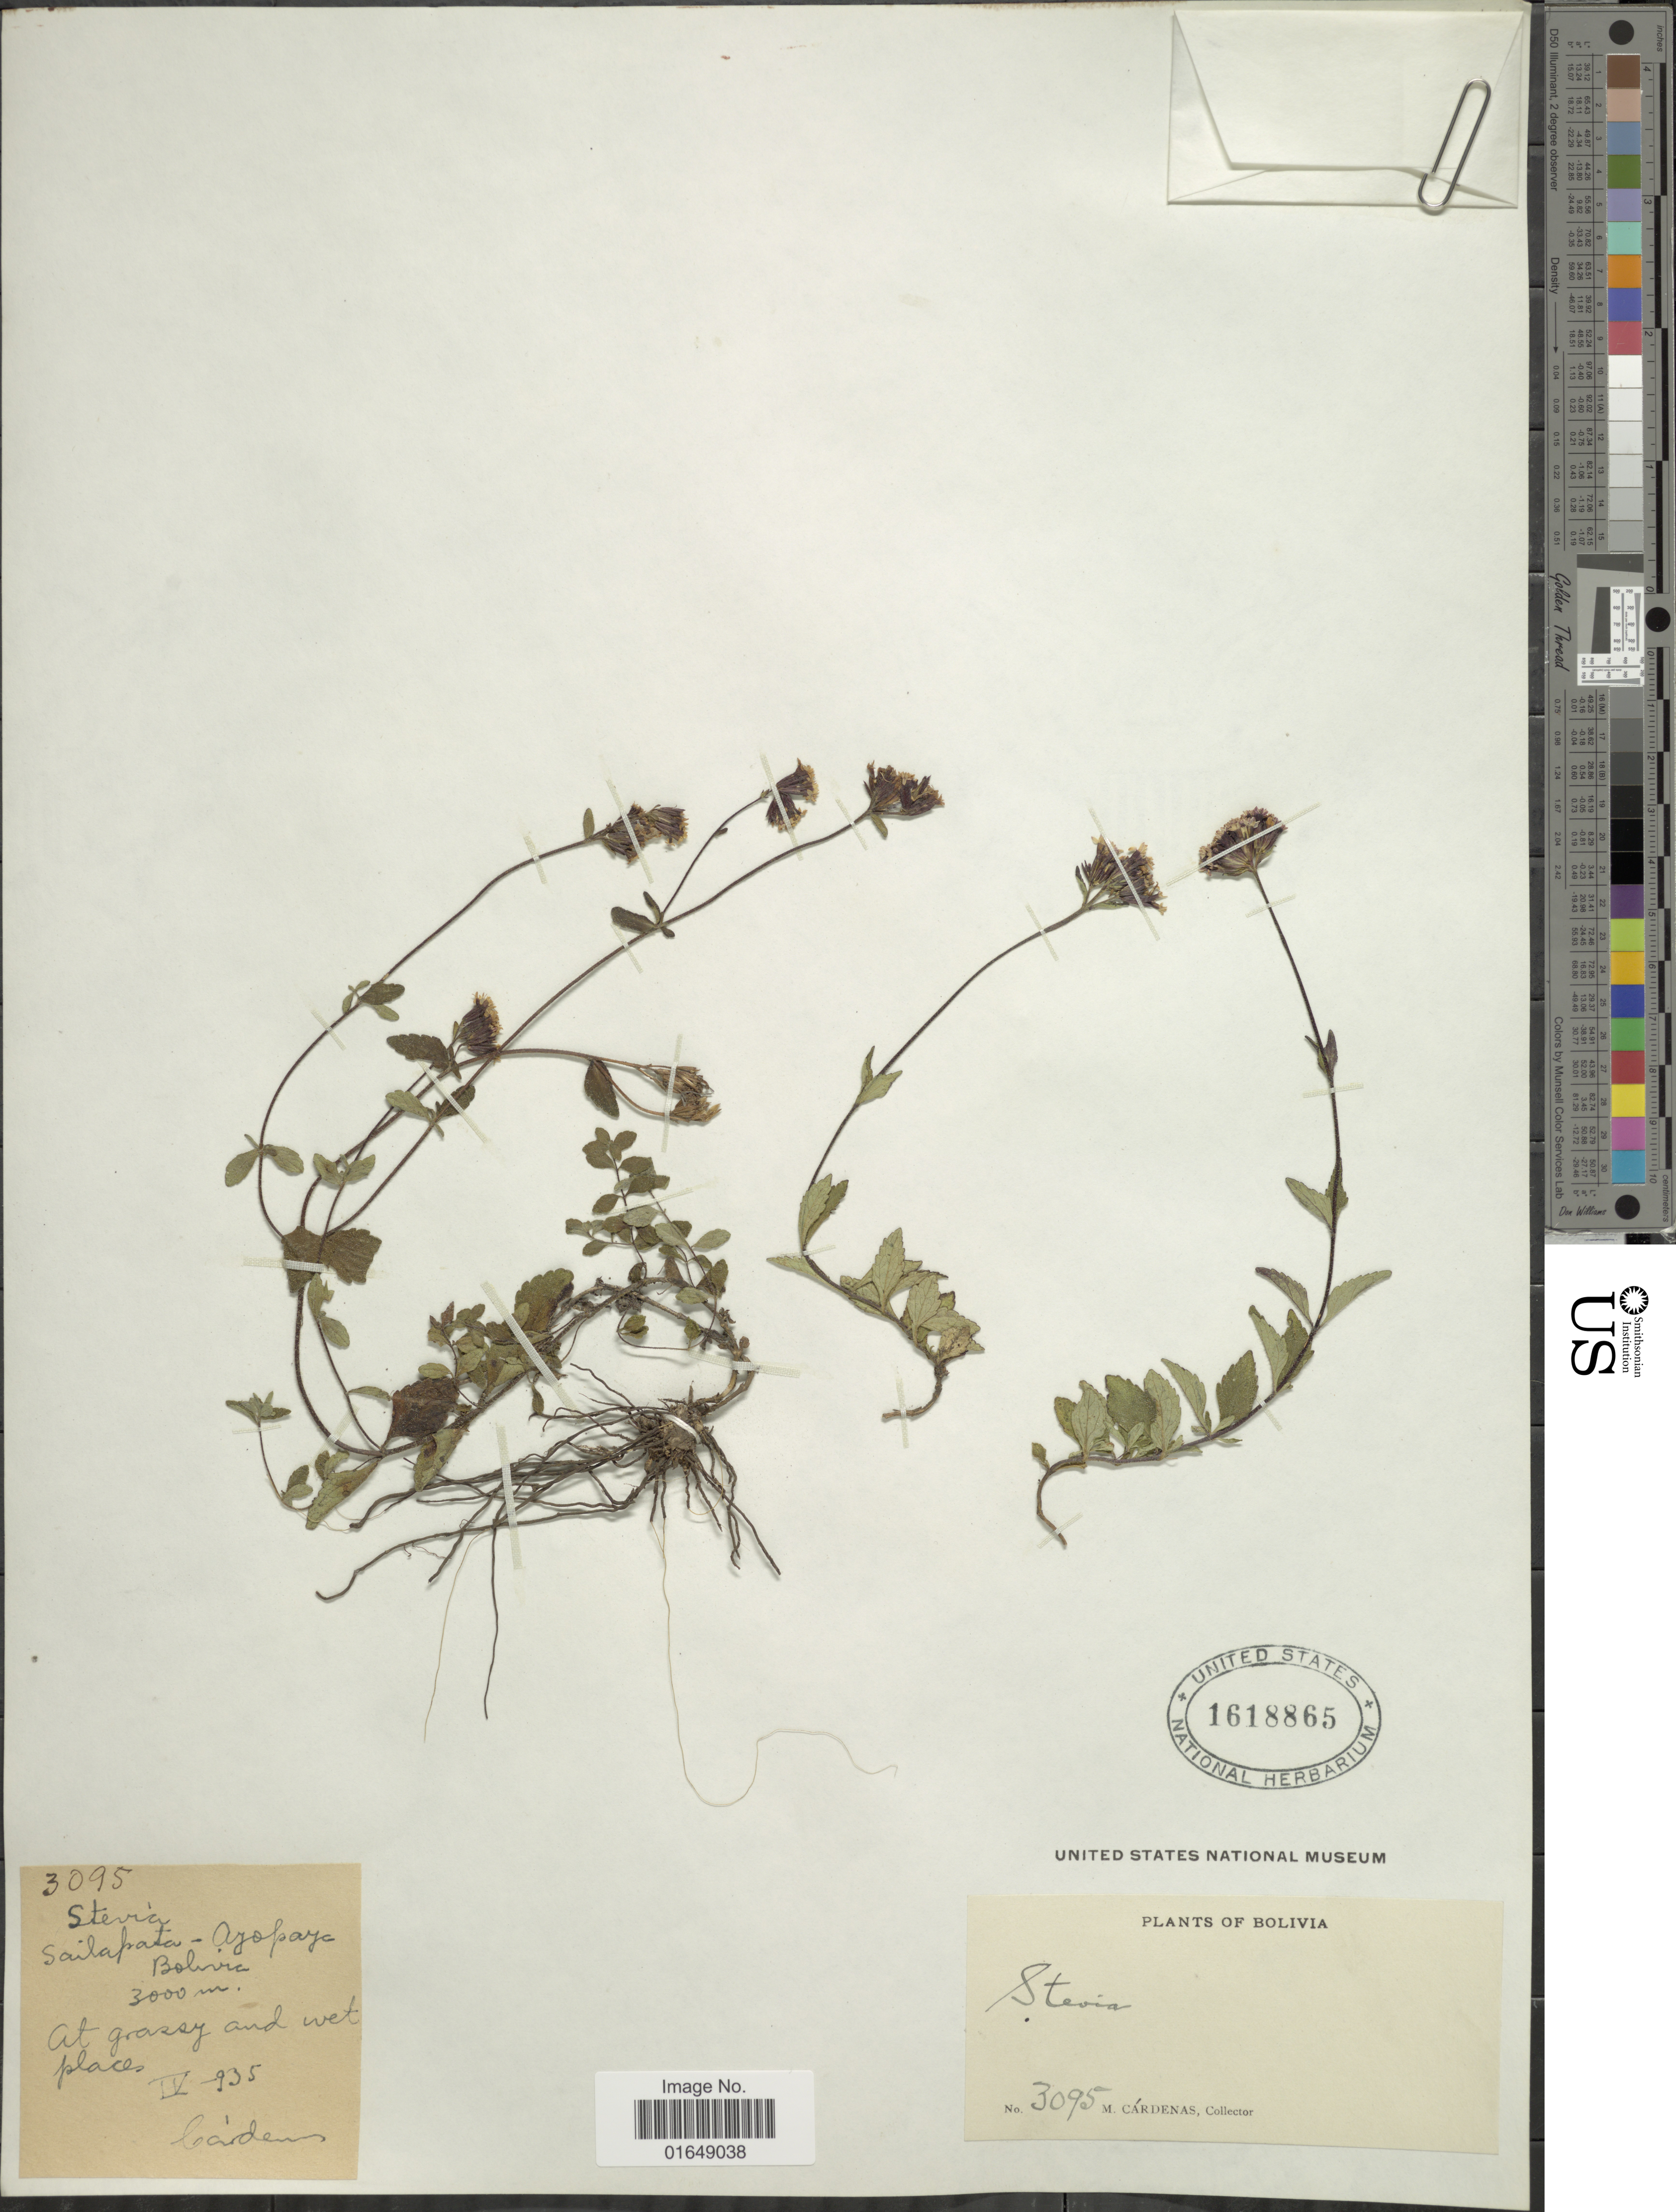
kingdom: Plantae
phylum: Tracheophyta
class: Magnoliopsida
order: Asterales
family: Asteraceae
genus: Stevia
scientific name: Stevia sp.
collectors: M. Cárdenas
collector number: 3095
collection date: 1935-04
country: Bolivia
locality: Sailapata-Ayopayo.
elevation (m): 3000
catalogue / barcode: US 1618865